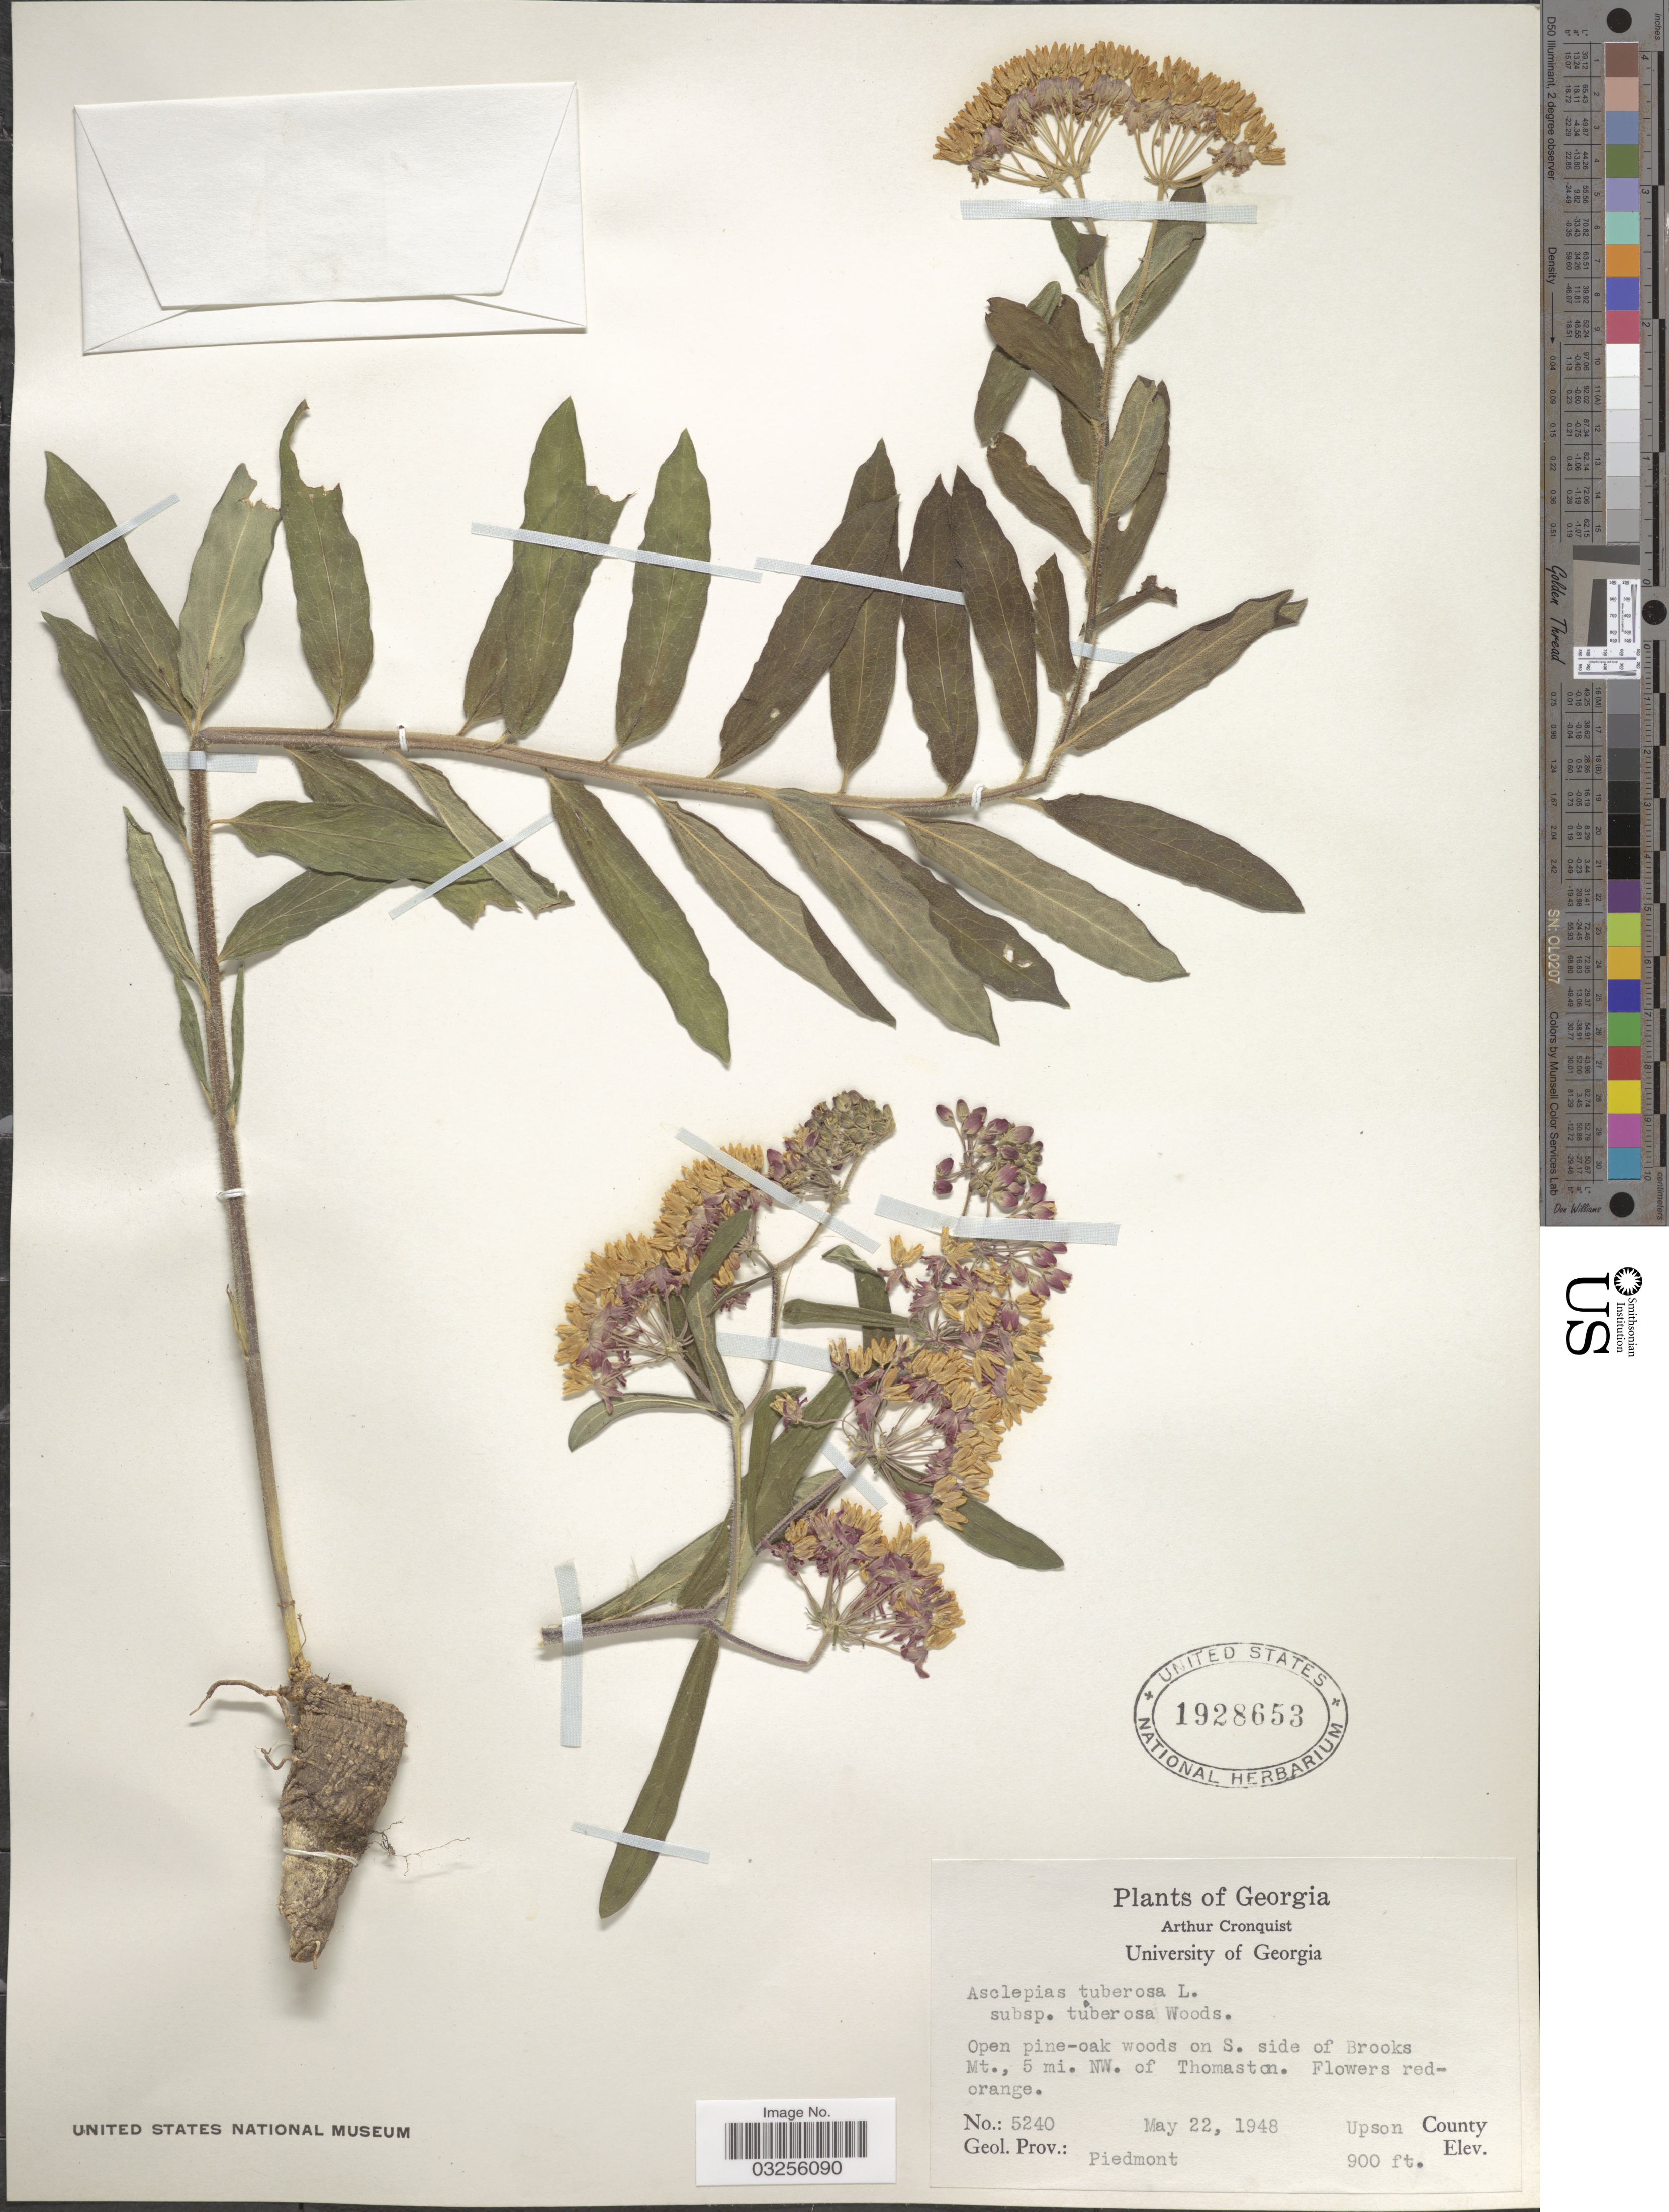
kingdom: Plantae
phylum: Tracheophyta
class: Magnoliopsida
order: Gentianales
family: Apocynaceae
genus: Asclepias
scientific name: Asclepias tuberosa subsp. tuberosa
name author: L.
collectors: A. J. Cronquist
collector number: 5240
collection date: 1948-05-22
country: United States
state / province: Georgia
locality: Open pine-oak woods on S. side of Brooks Mt., 5 mi. NW. of Thomaston. Upson County. Geol. Prov.: Piedmont.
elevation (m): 274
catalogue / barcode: US 1928653